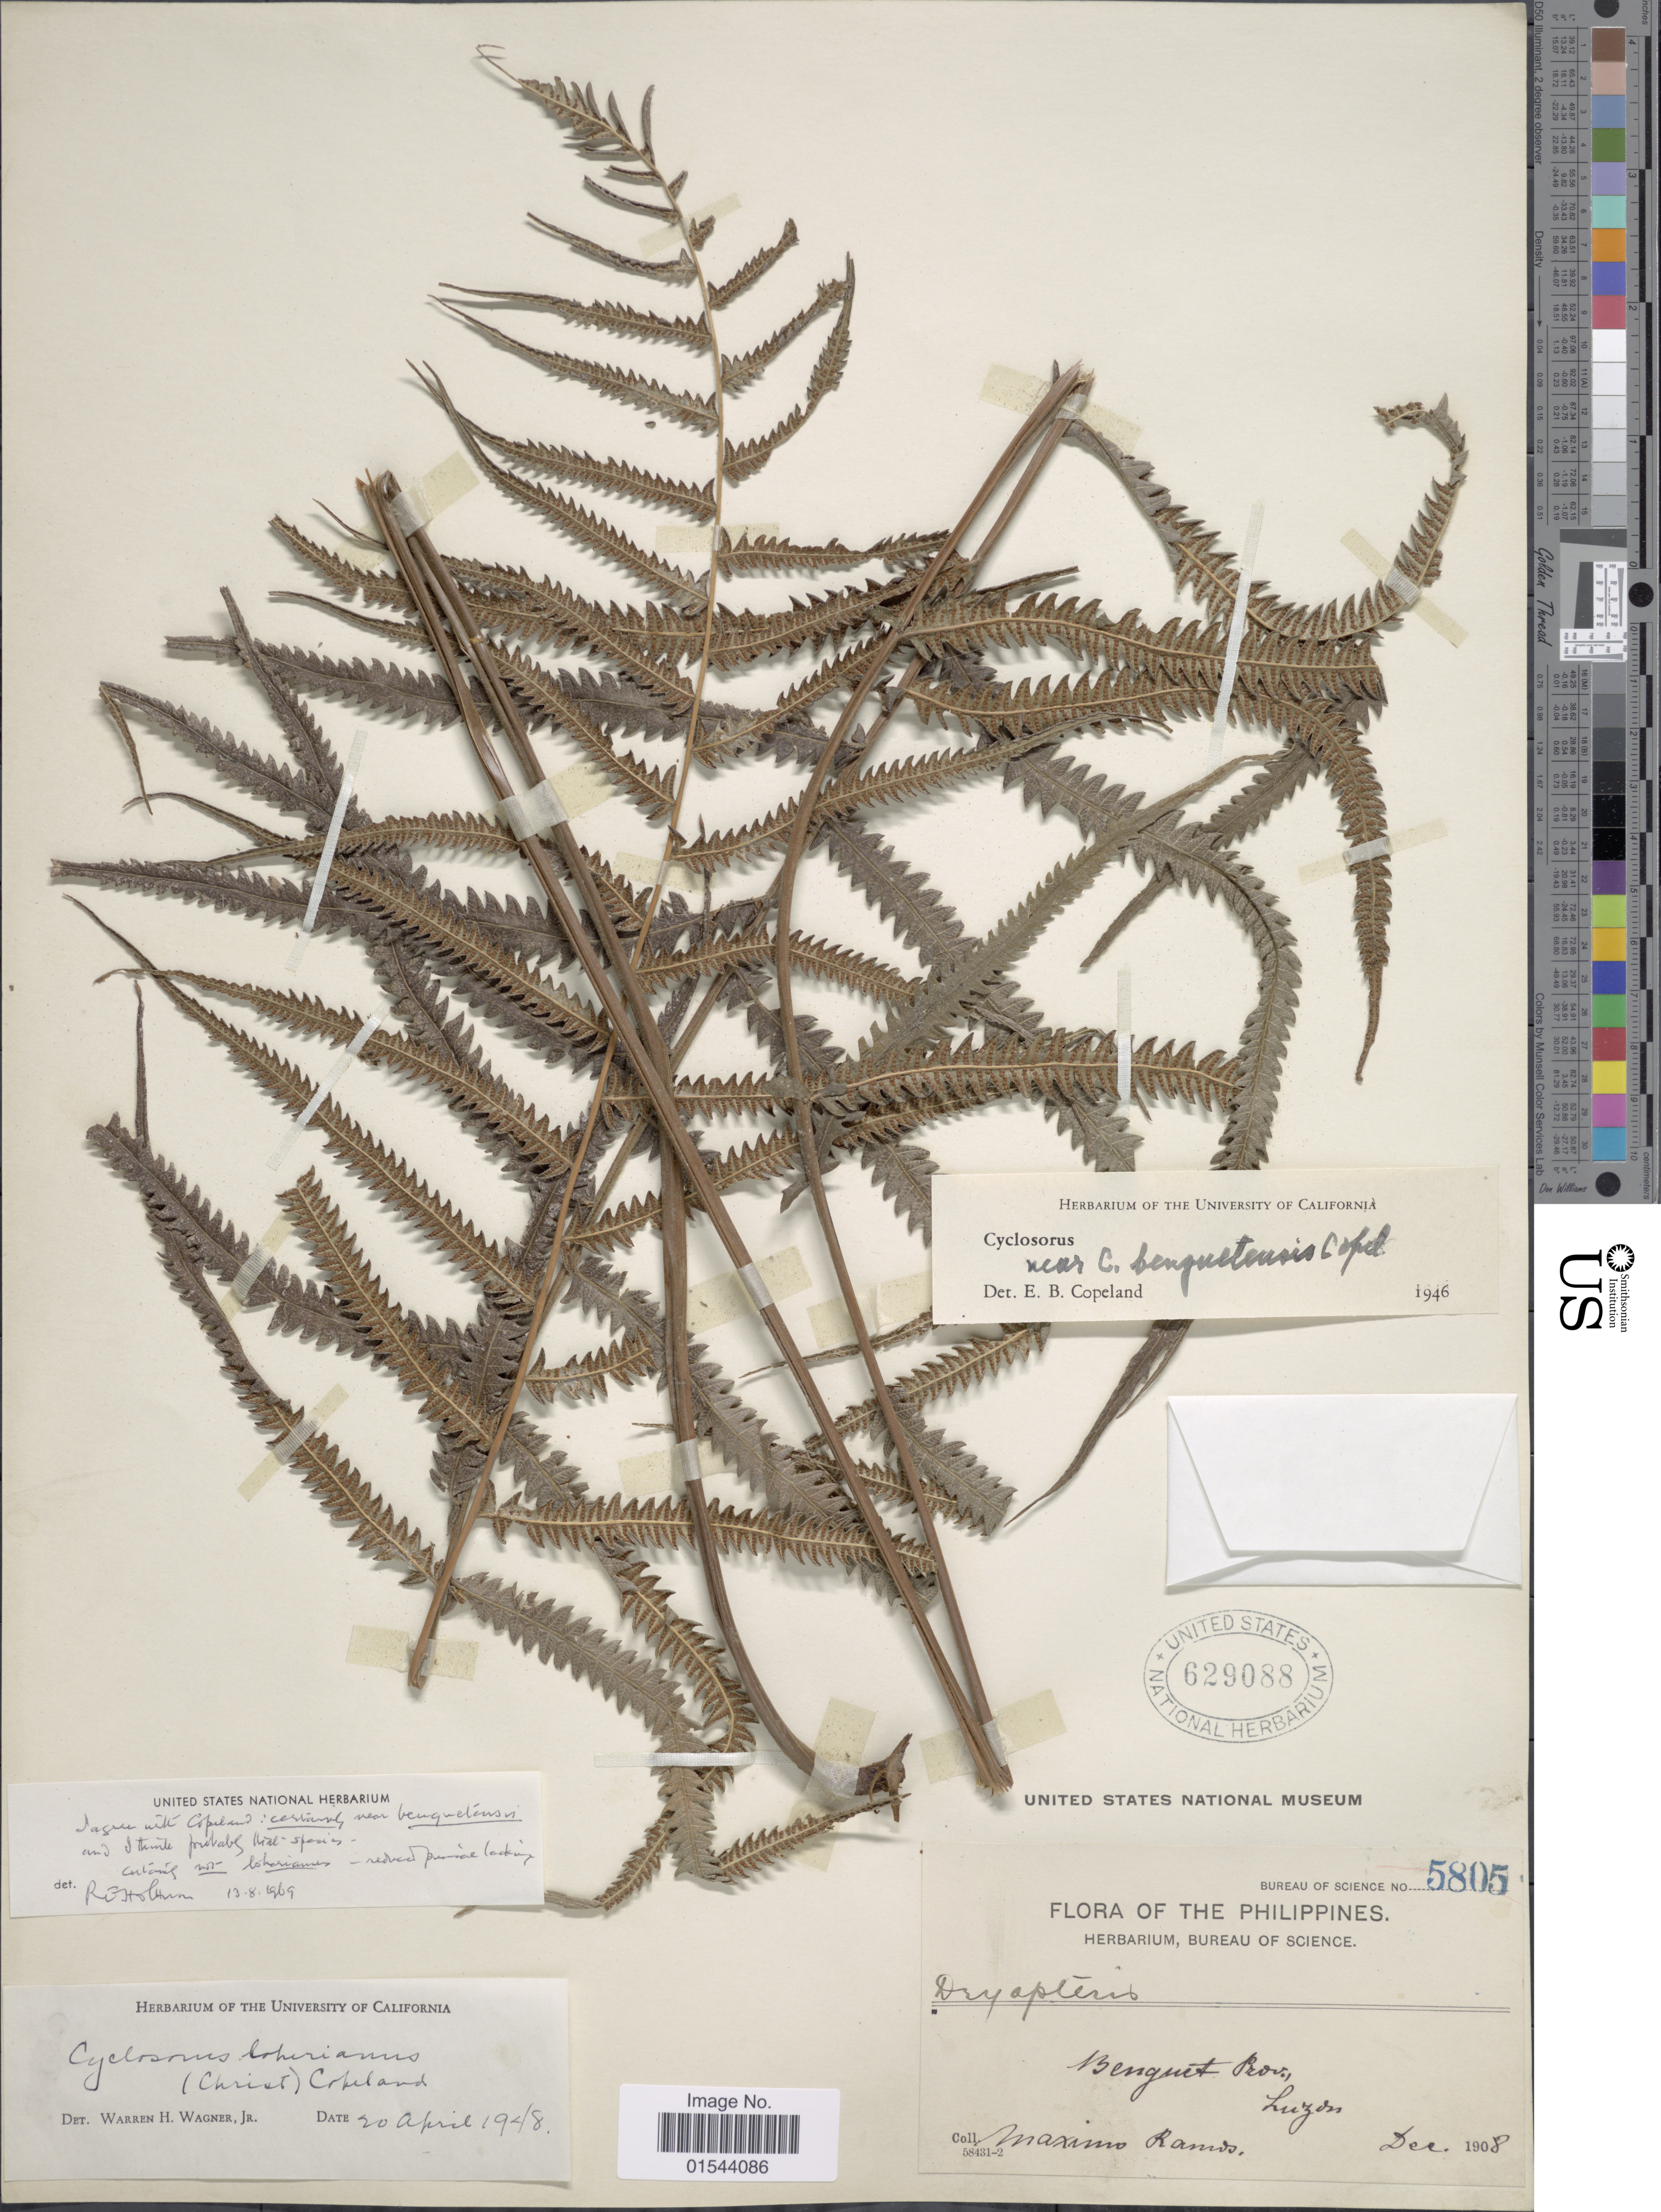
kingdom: Plantae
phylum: Tracheophyta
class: Polypodiopsida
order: Polypodiales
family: Thelypteridaceae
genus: Christella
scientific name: Christella parasitica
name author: (L.) H. Lév.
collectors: M. Ramos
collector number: Bureau of Science 5805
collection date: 1908-12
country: Philippines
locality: Benguet Prov., Luzon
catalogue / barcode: US 629088